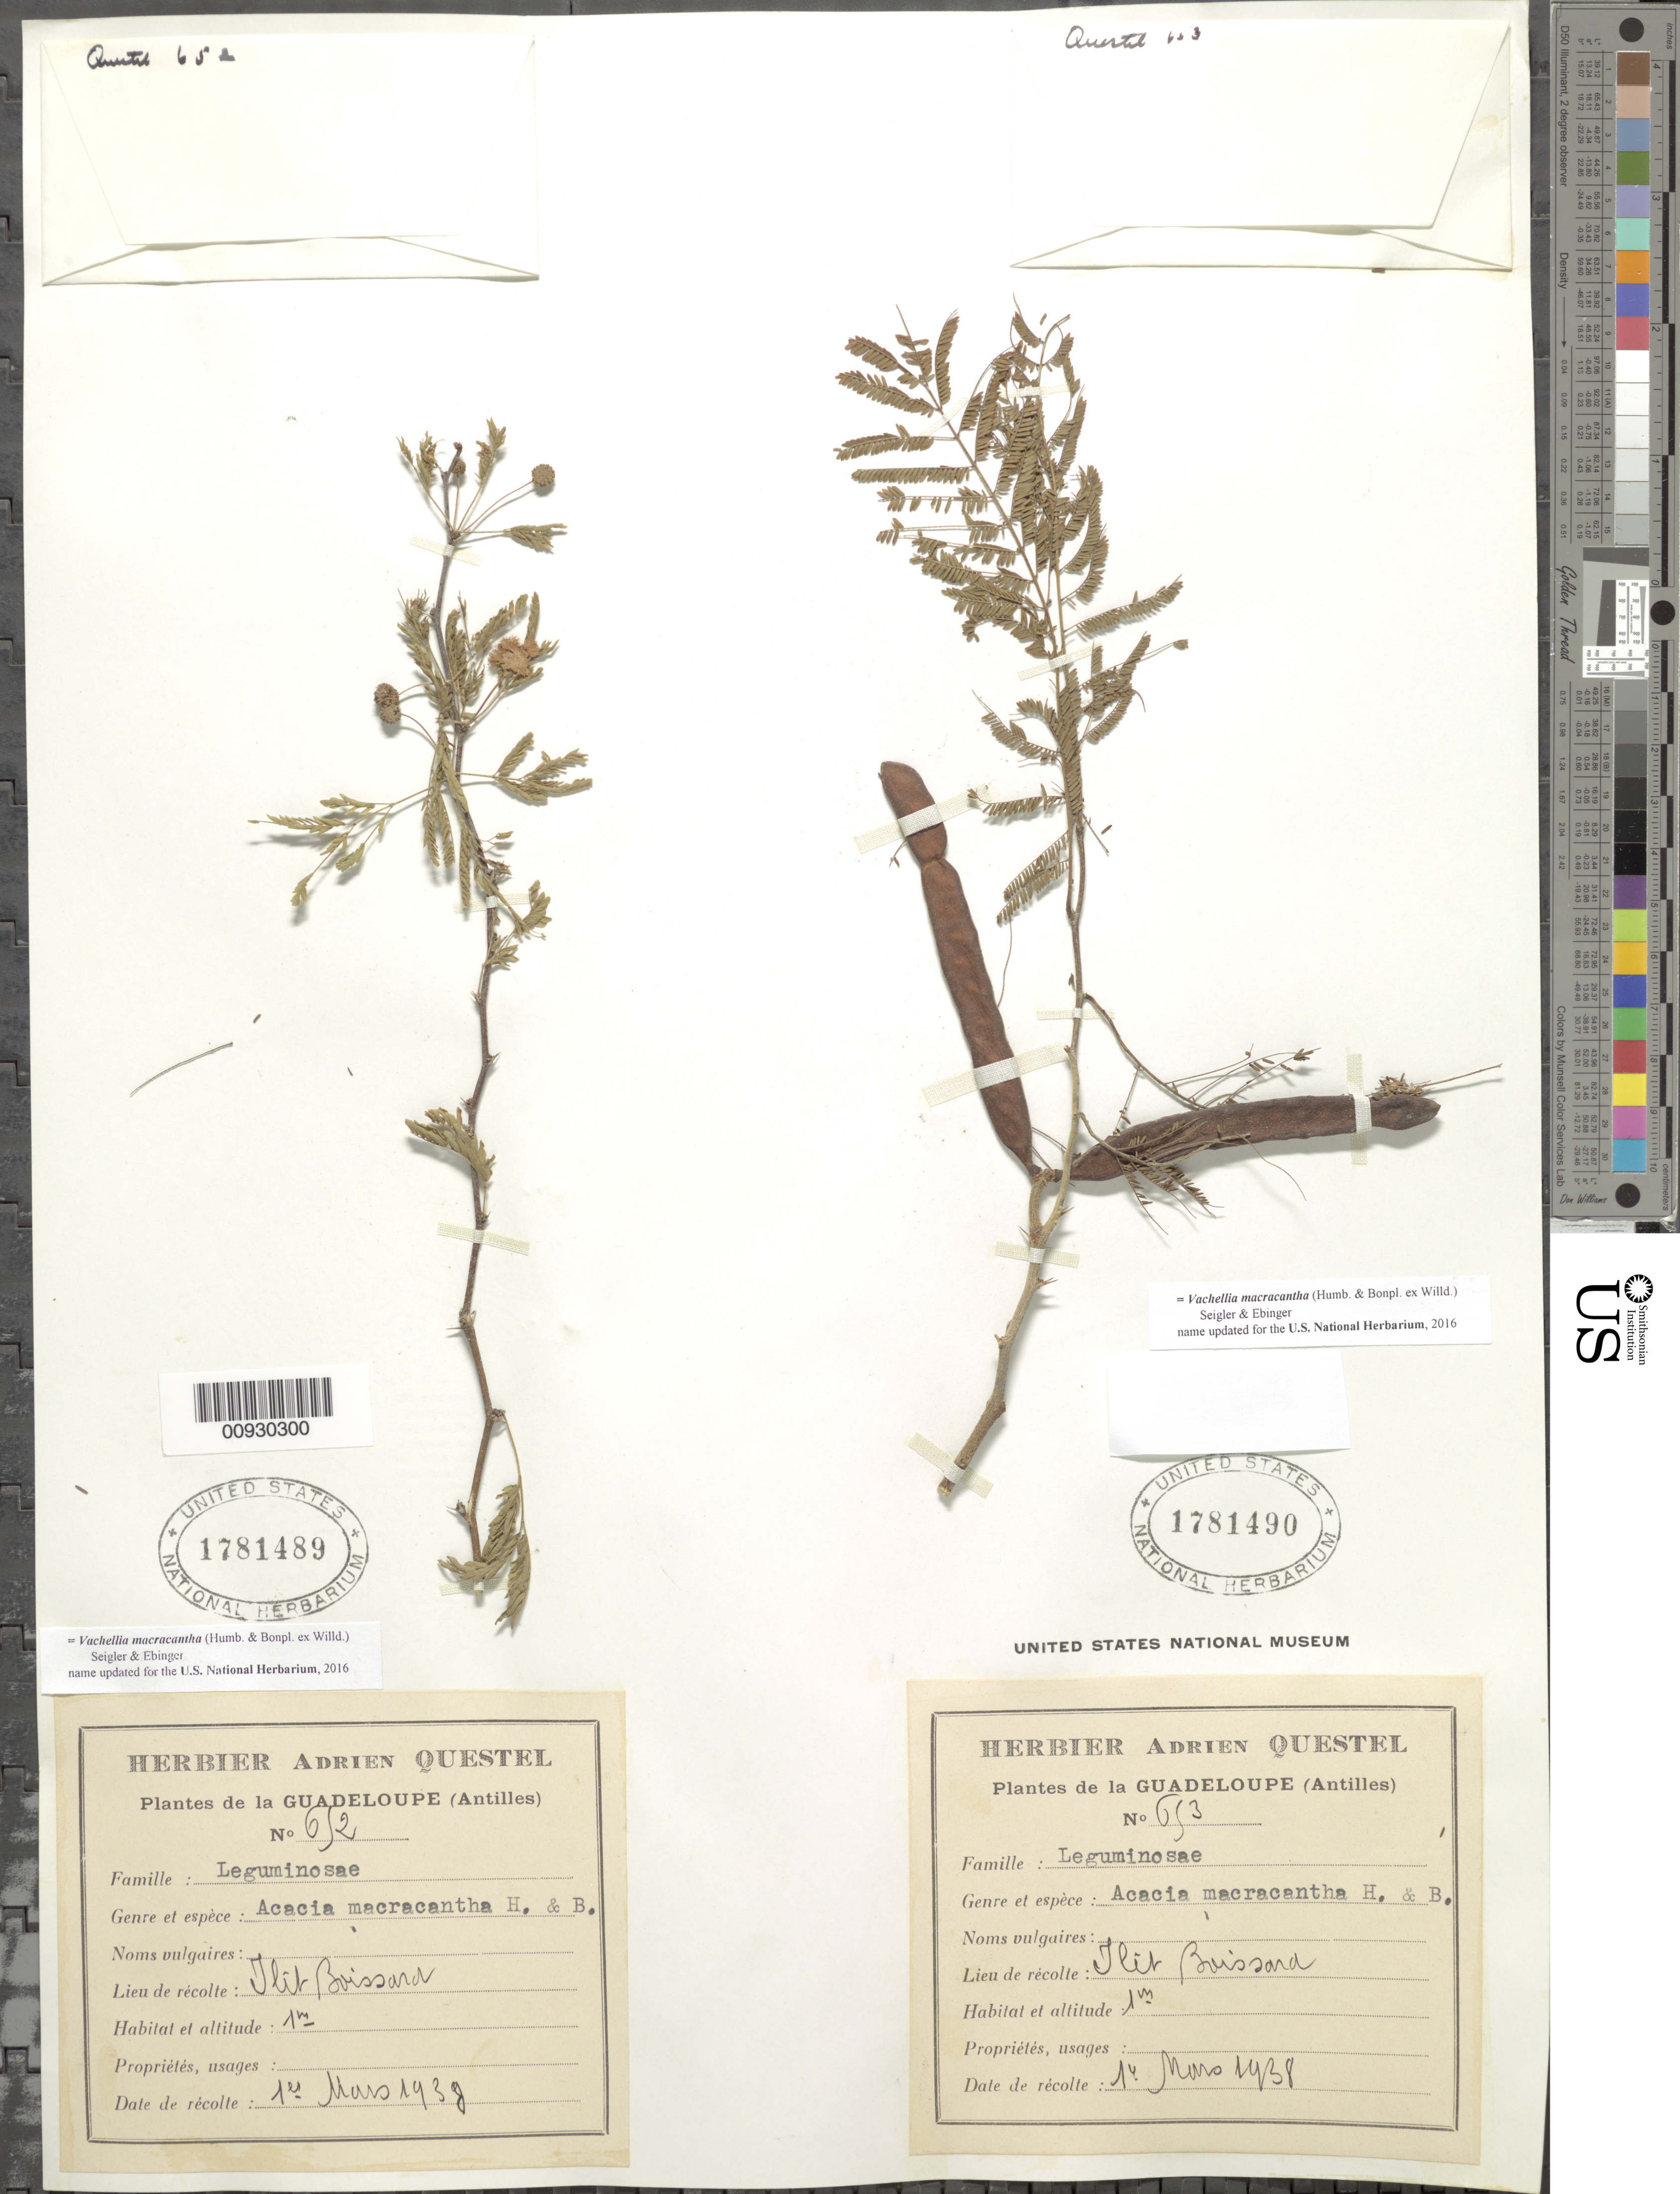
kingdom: Plantae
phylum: Tracheophyta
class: Magnoliopsida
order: Fabales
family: Fabaceae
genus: Vachellia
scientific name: Vachellia macracantha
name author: (Humb. & Bonpl. ex Willd.) Seigler & Ebinger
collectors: A. Questel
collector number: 612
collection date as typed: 01 Mar 1938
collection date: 1938-03-01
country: Guadeloupe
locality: (?) Boissand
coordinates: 0 N, 0 E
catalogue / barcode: US 1781489